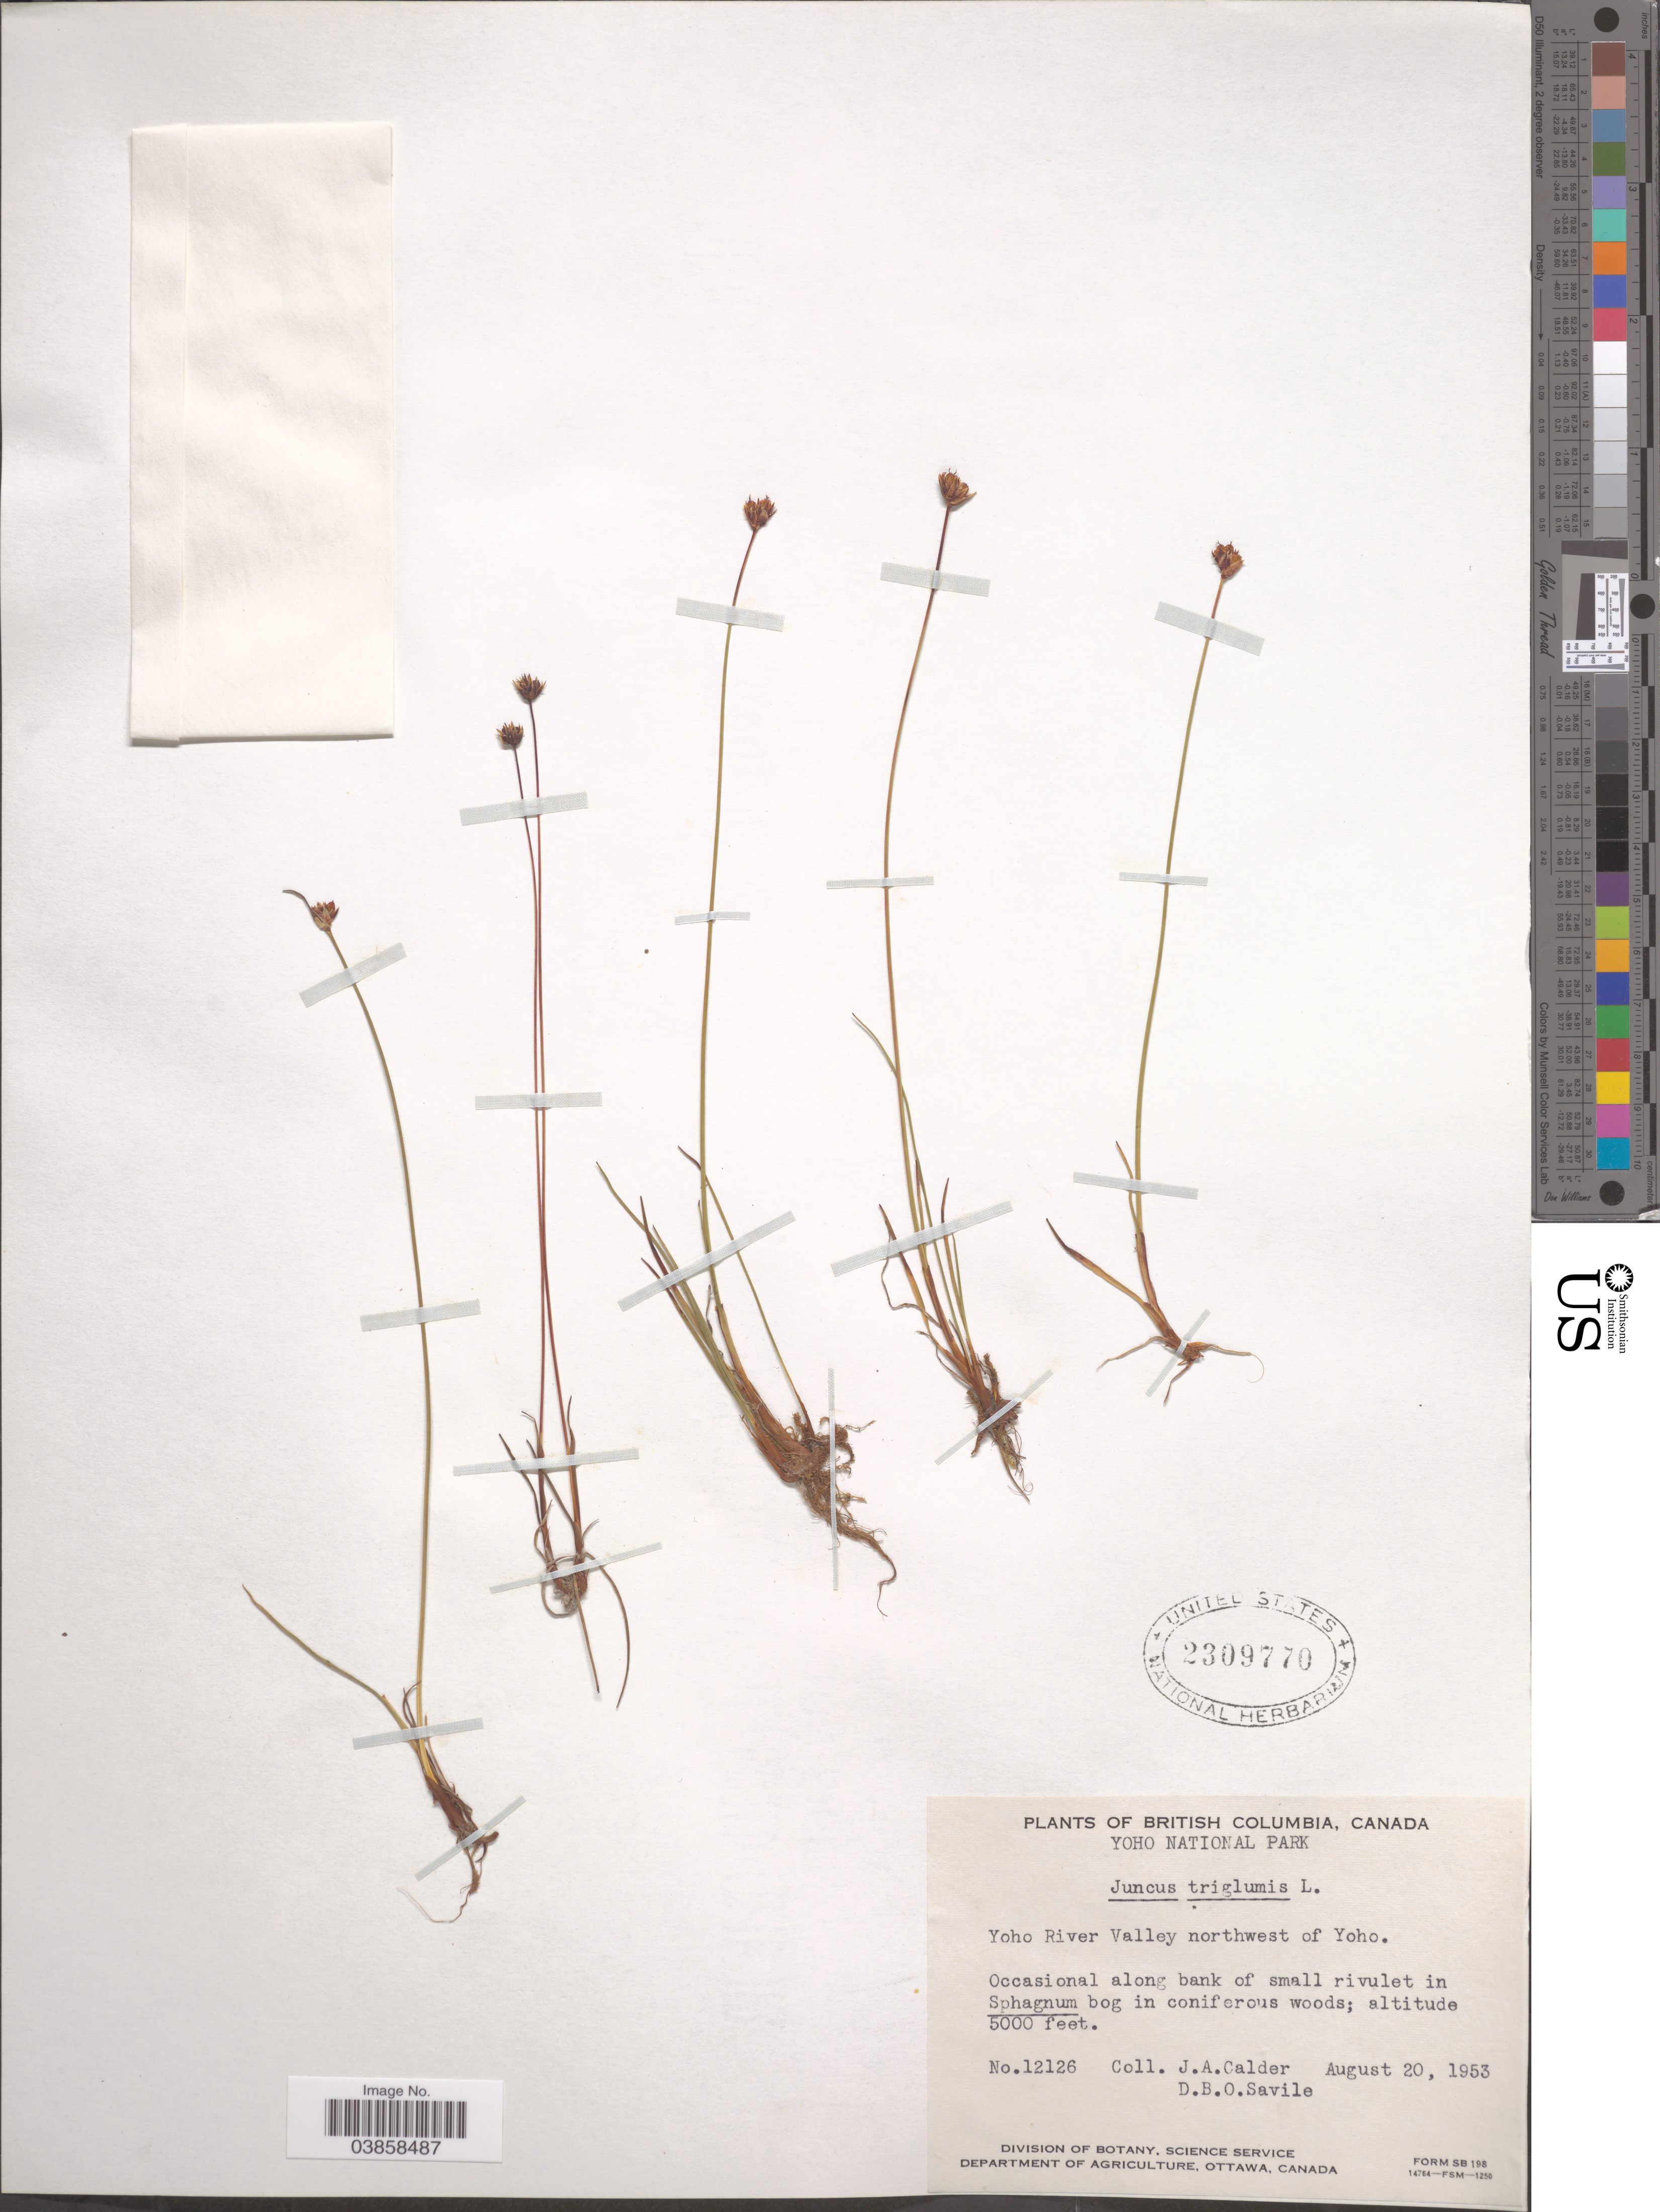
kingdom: Plantae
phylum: Tracheophyta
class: Liliopsida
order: Poales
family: Juncaceae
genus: Juncus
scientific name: Juncus triglumis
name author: L.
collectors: J. A. Calder & D. Savile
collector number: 12126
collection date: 1953-08-20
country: Canada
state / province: British Columbia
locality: Yoho National Park. Yoho River Valley northwest of Yoho.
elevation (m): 1524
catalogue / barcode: US 2309770